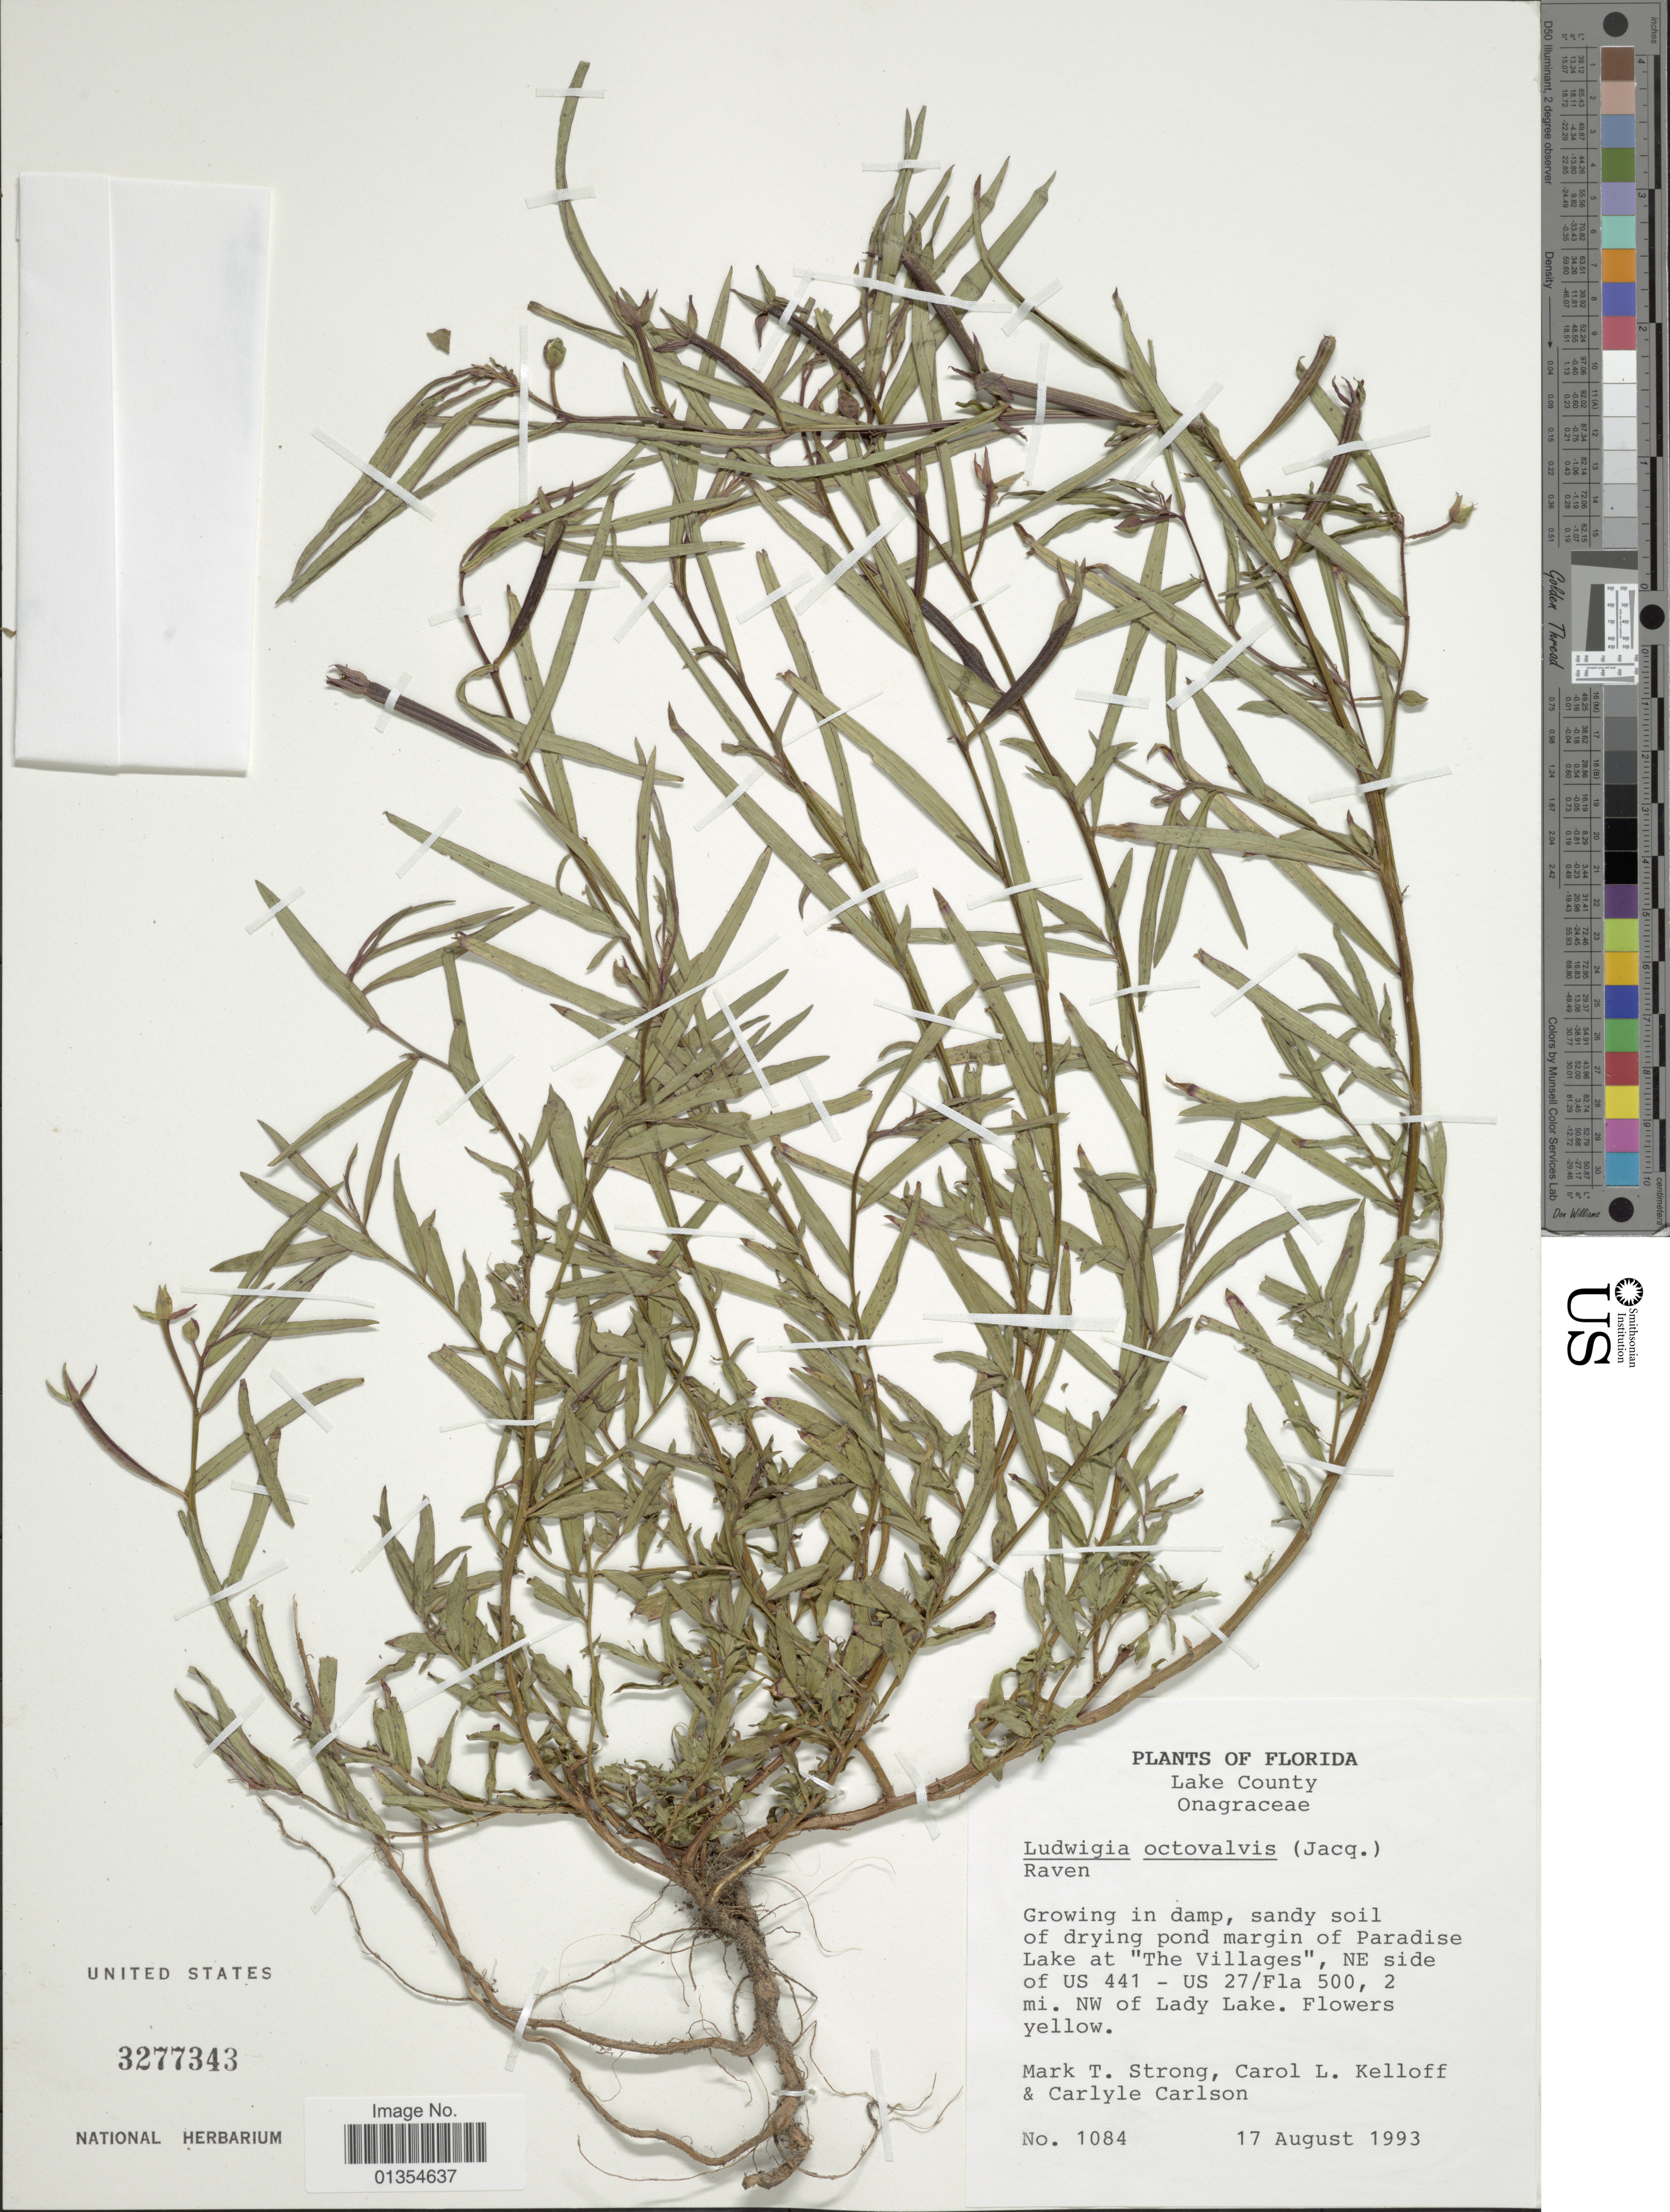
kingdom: Plantae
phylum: Tracheophyta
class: Magnoliopsida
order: Myrtales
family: Onagraceae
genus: Ludwigia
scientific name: Ludwigia octovalvis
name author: (Jacq.) P.H. Raven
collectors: M. T. Strong, C. L. Kelloff & C. Carlson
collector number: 1084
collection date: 1993-08-17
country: United States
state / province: Florida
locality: Lake County, margin of Paradise Lake at "The Villages", NE side of US 441 - US 27/Fla 500, 2 mi. NW of Lady Lake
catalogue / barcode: US 3277343